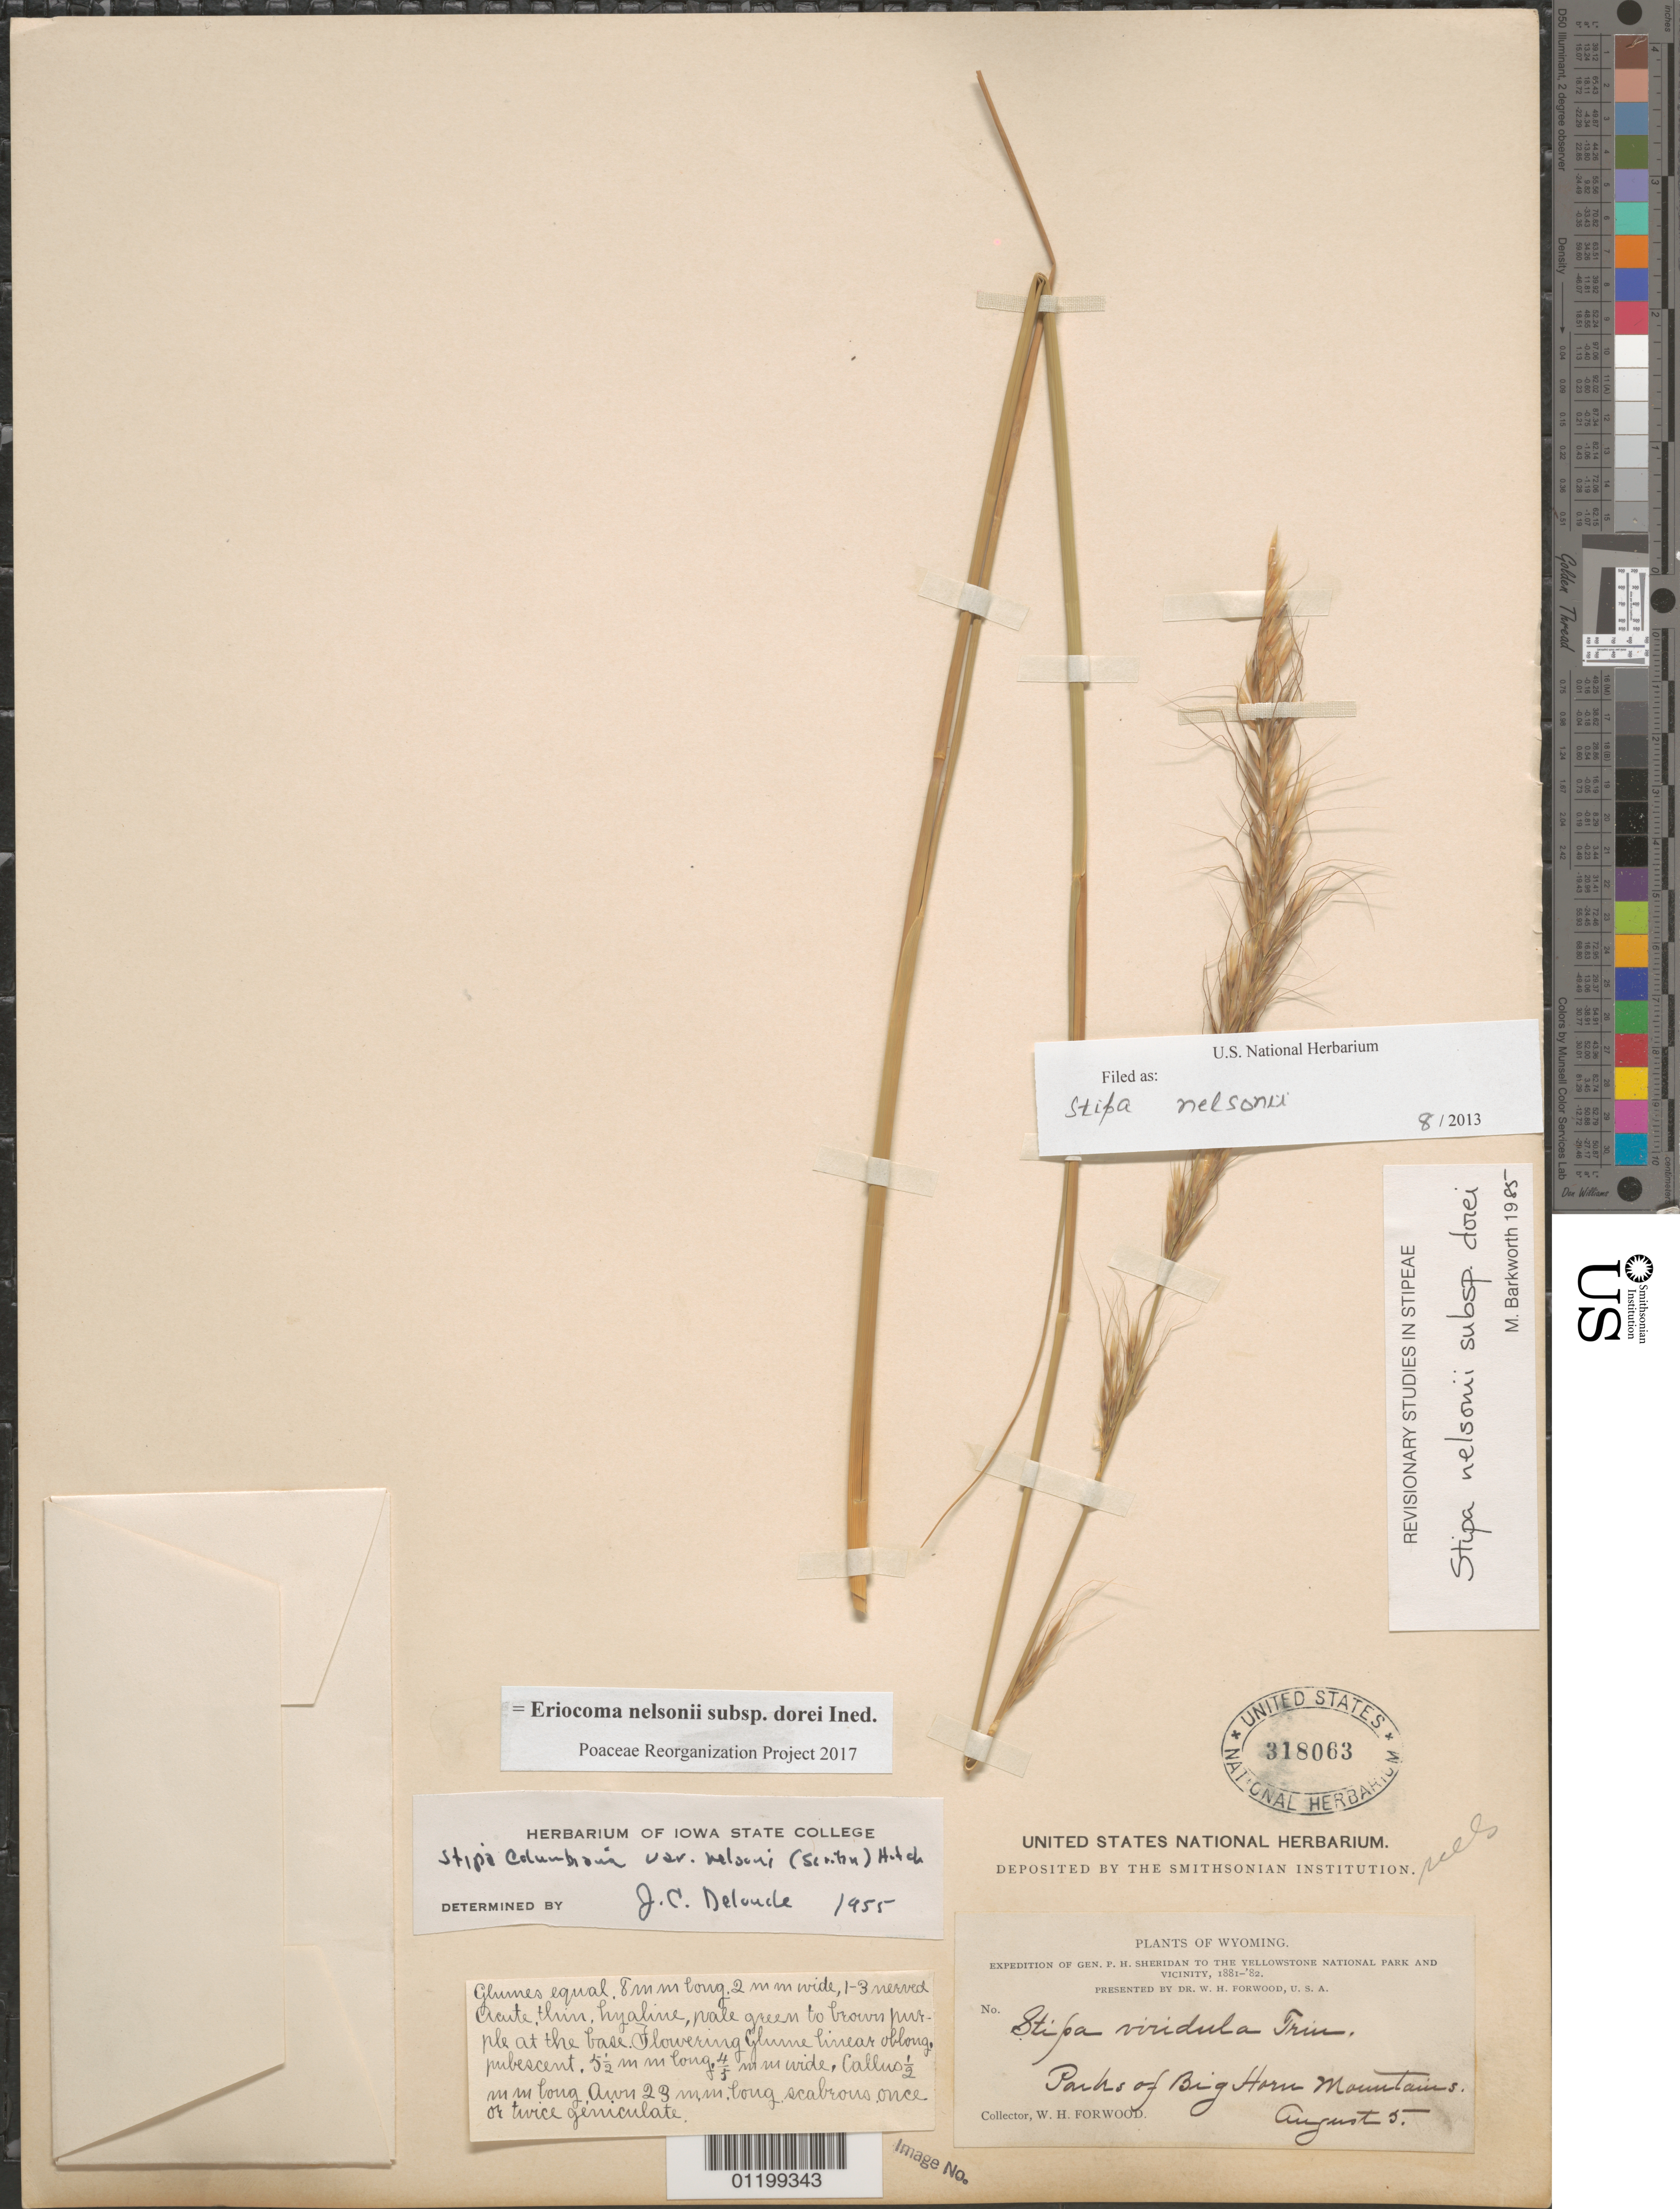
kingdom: Plantae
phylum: Tracheophyta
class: Liliopsida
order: Poales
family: Poaceae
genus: Eriocoma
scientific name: Eriocoma nelsonii subsp. dorei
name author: (Barkworth & J. Maze) Romasch.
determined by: Poaceae Reorganization Project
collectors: W. Forwood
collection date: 1881-08-05 or 1882-08-05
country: United States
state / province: Wyoming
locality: Parks of Big Horn Mts.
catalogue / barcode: US 318063